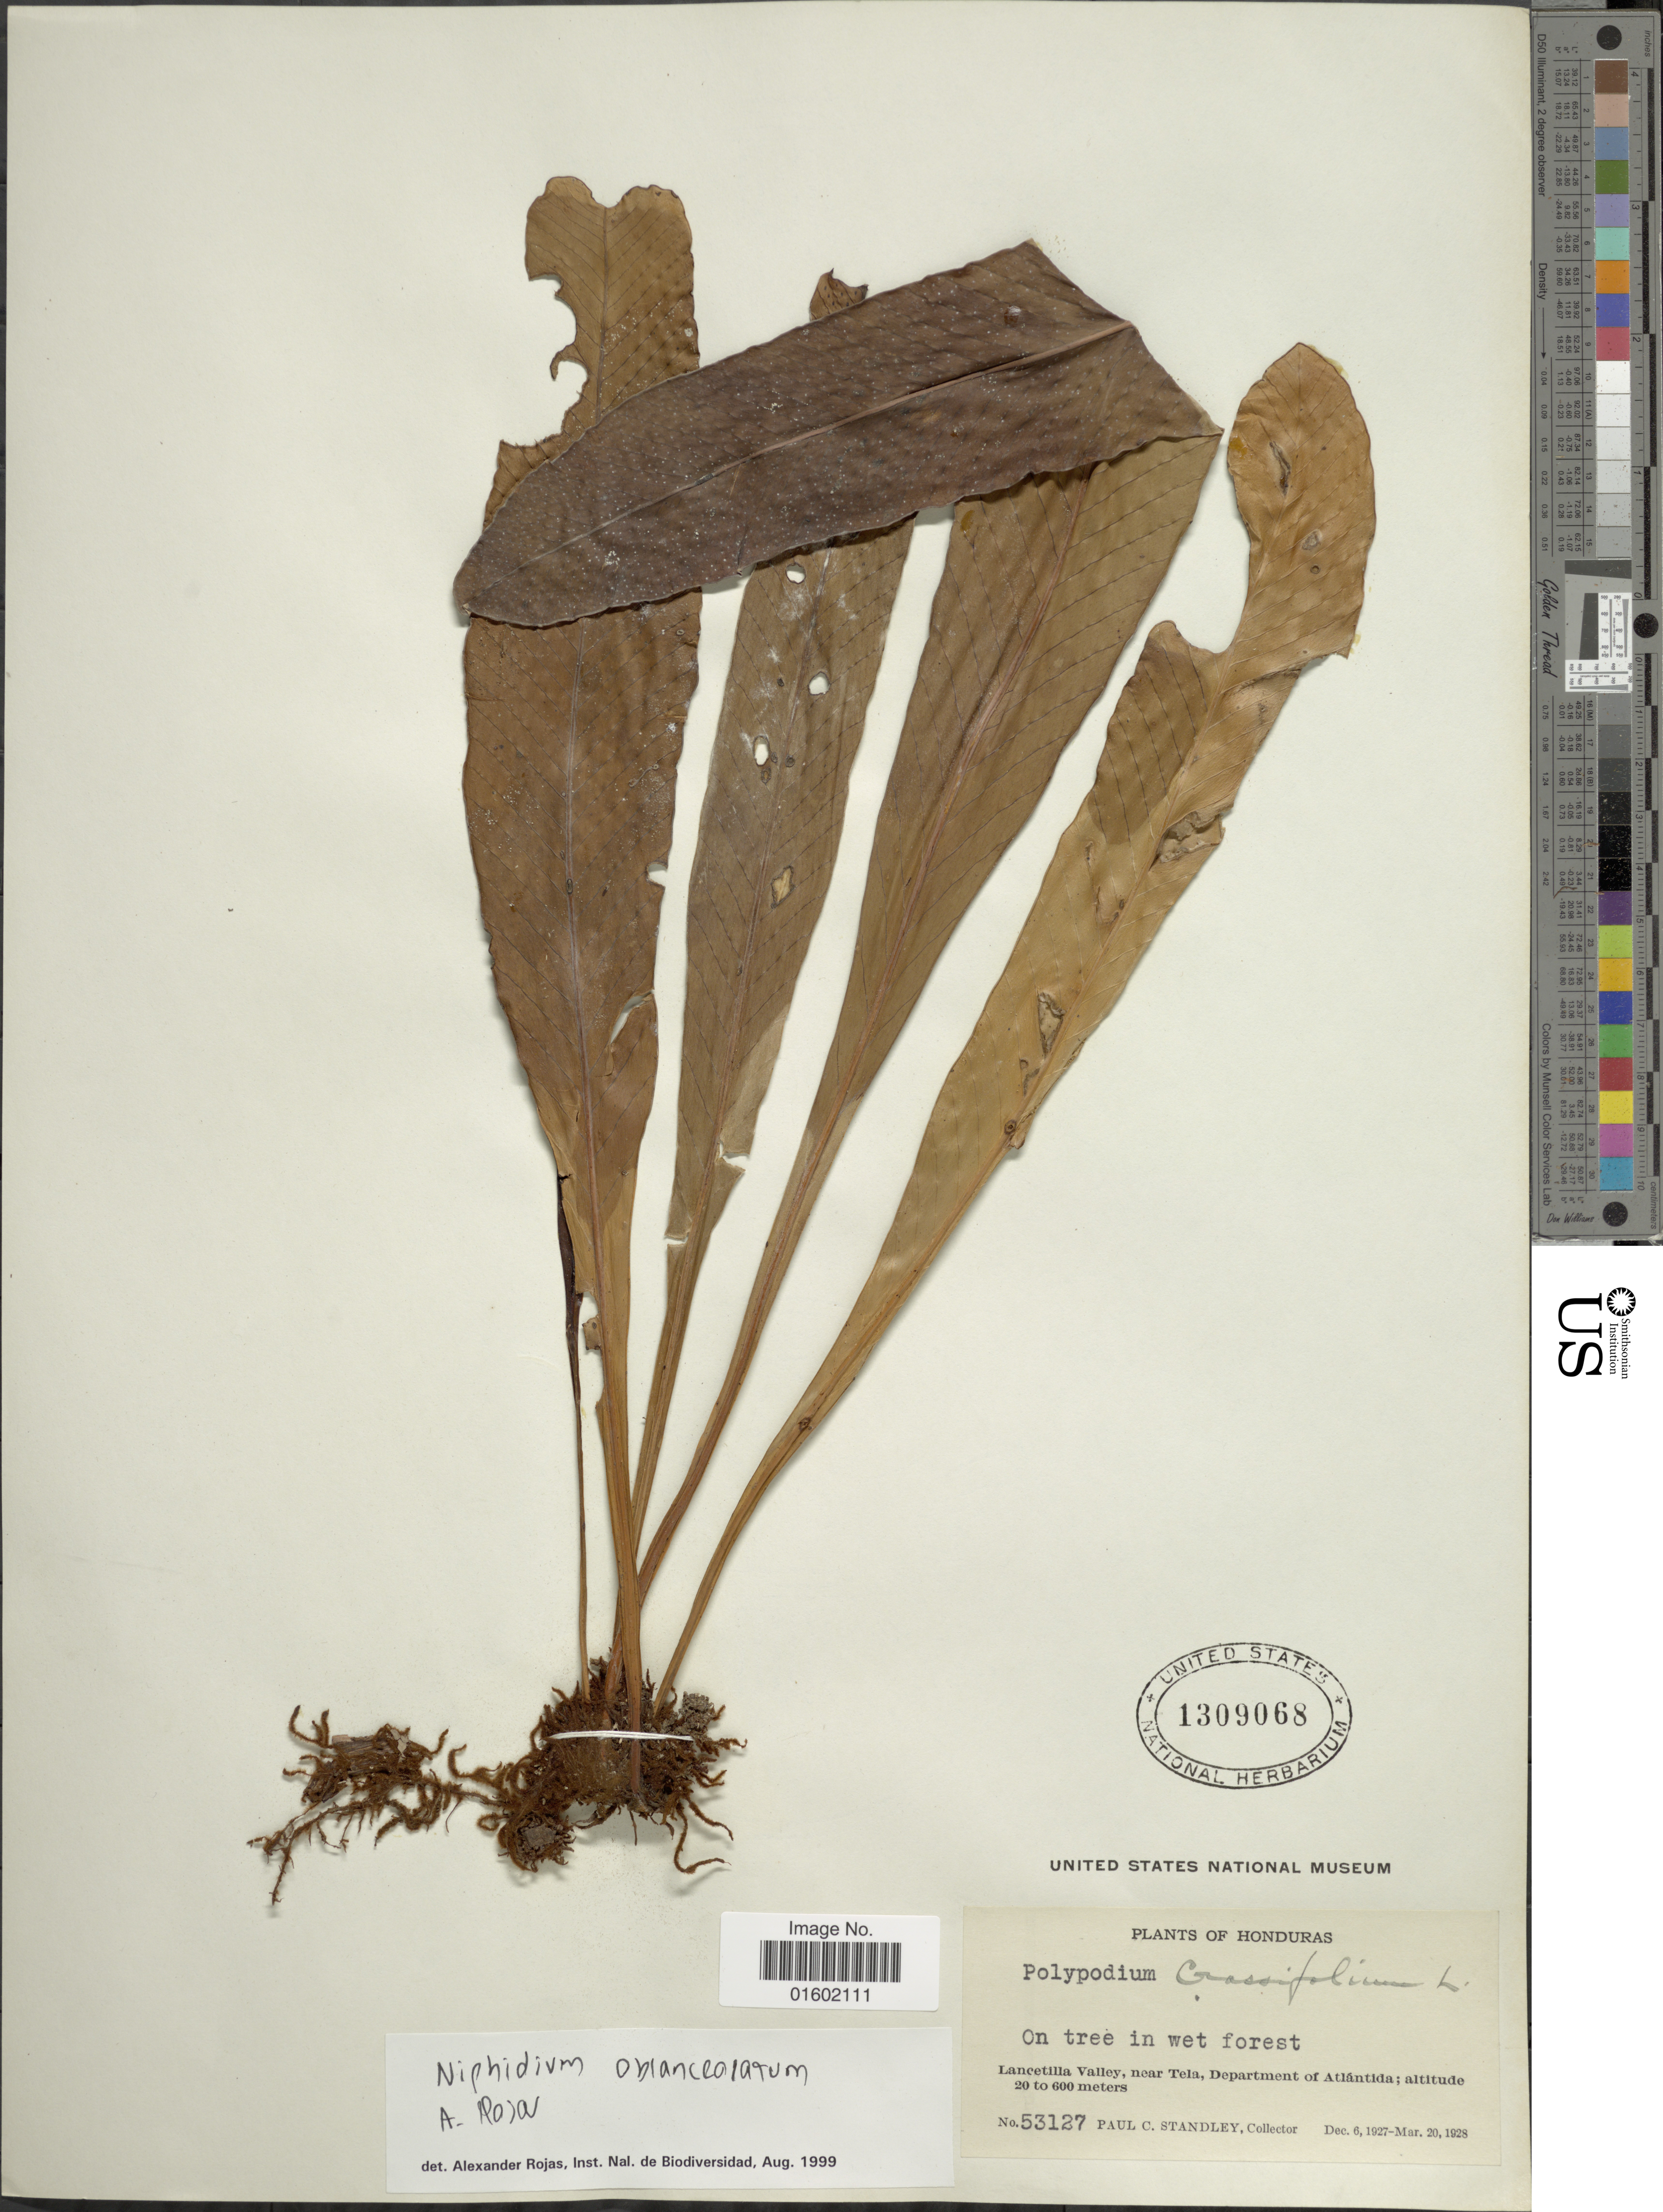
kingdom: Plantae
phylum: Tracheophyta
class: Polypodiopsida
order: Polypodiales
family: Polypodiaceae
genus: Niphidium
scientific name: Niphidium crassifolium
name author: (L.) Lellinger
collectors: P. C. Standley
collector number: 53127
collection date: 1927-12-06/1928-03-20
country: Honduras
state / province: Atlántida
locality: Lancetilla Valley, near Tela, Department of Atlantida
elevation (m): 20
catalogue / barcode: US 1309068